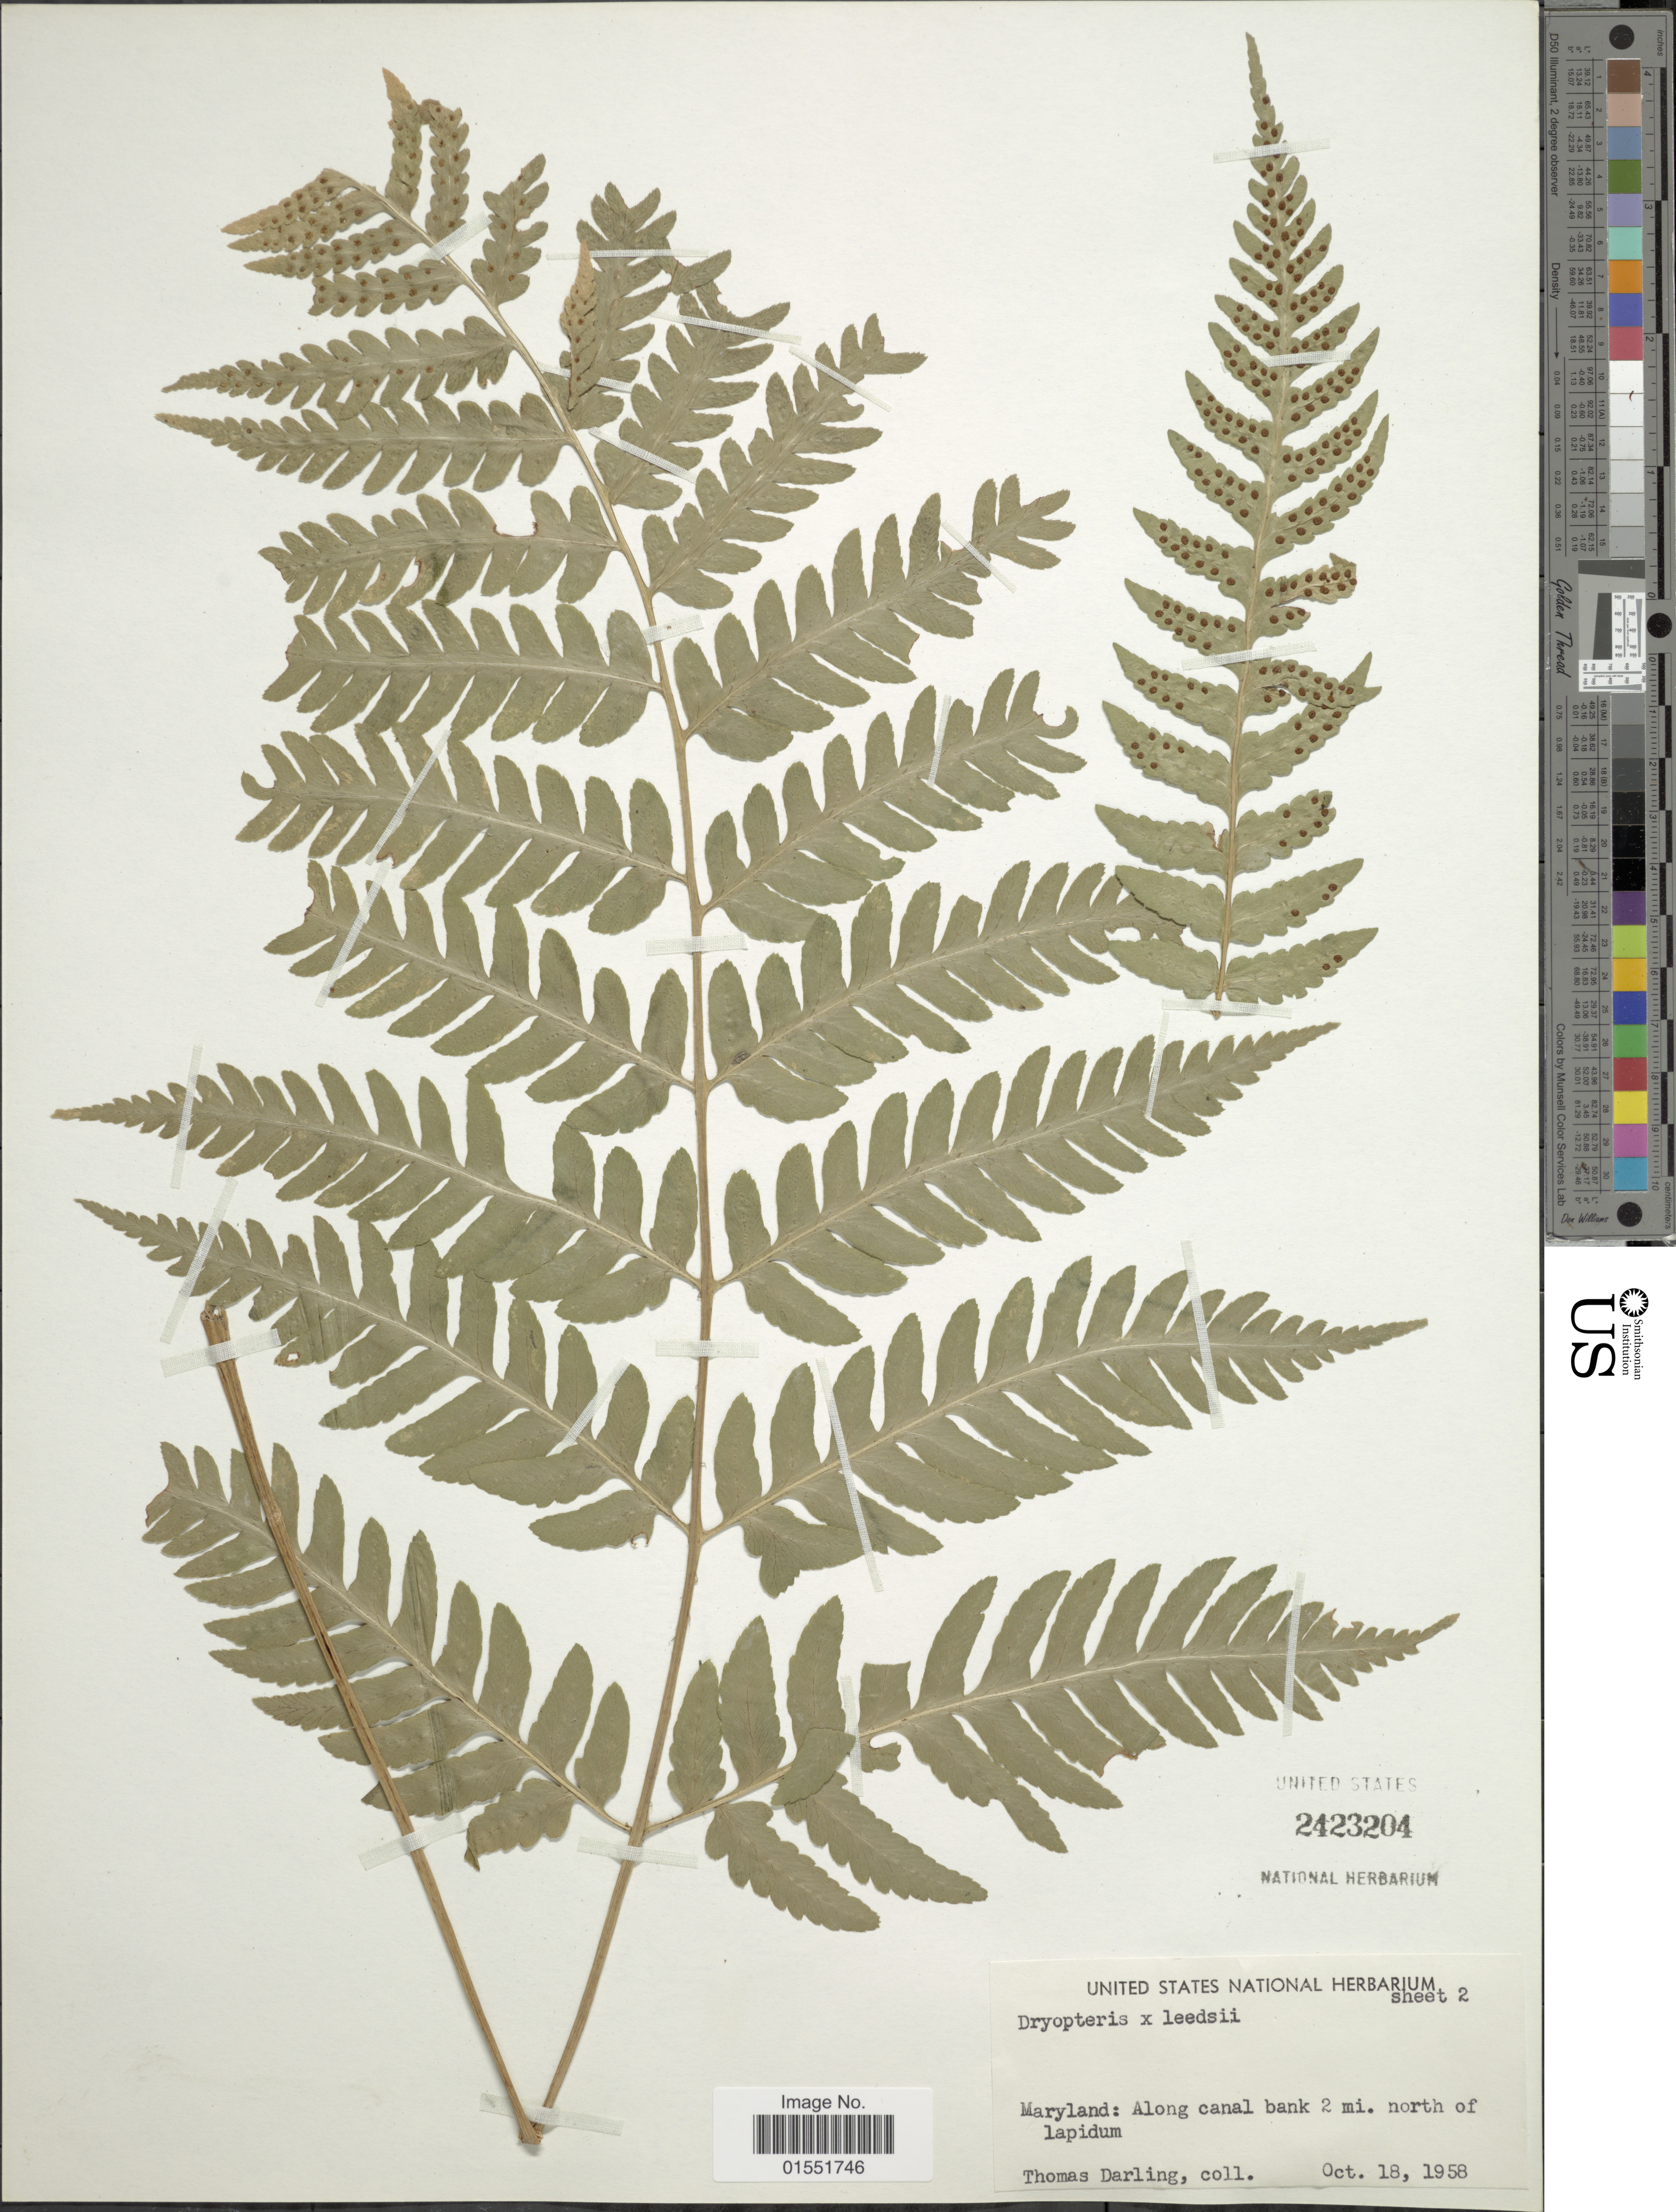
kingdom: Plantae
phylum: Tracheophyta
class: Polypodiopsida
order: Polypodiales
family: Dryopteridaceae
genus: Dryopteris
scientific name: Dryopteris x leedsii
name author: Wherry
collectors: T. Darling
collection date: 1958-10-18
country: United States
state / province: Maryland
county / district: Harford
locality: Along canal bank 2 mi. N of Lapidum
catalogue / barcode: US 2423204